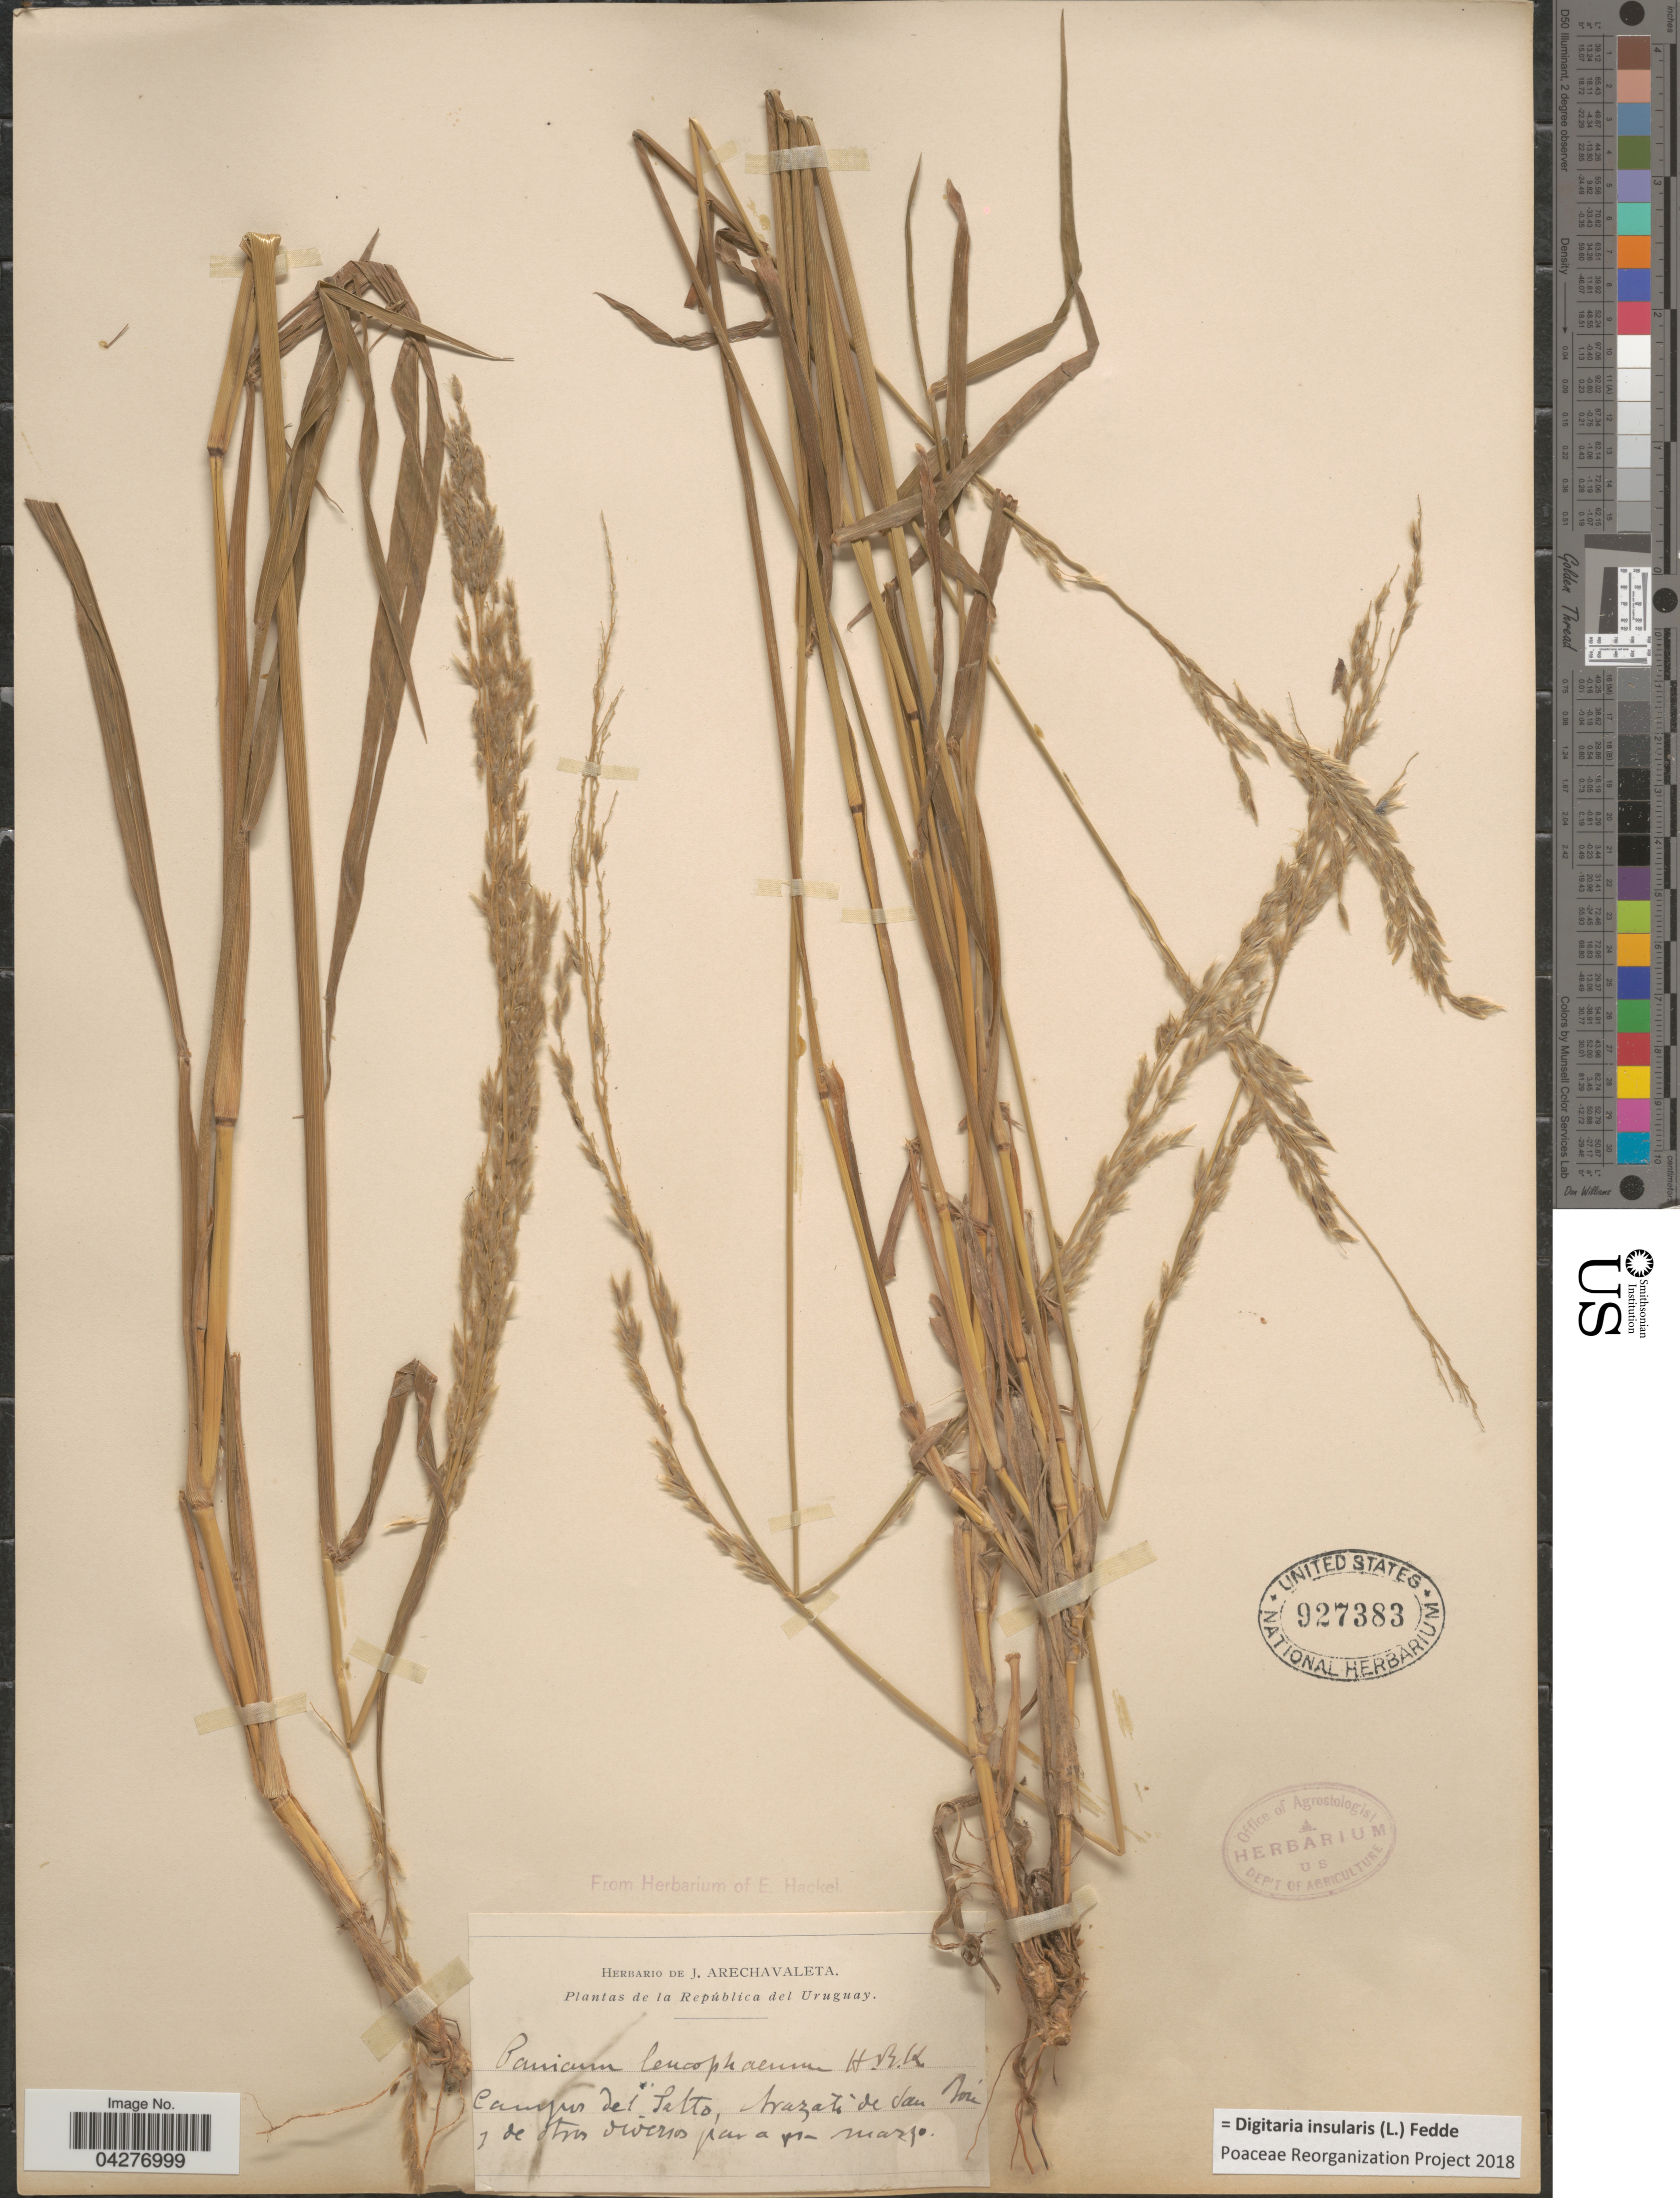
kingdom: Plantae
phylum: Tracheophyta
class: Liliopsida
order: Poales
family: Poaceae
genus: Digitaria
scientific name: Digitaria insularis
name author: (L.) Fedde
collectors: ex herb. de J. Arechavaleta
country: Uruguay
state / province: Salto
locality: Campos del Salto. Arazati de San José y de ostros diverns [interpreted]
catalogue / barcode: US 927383